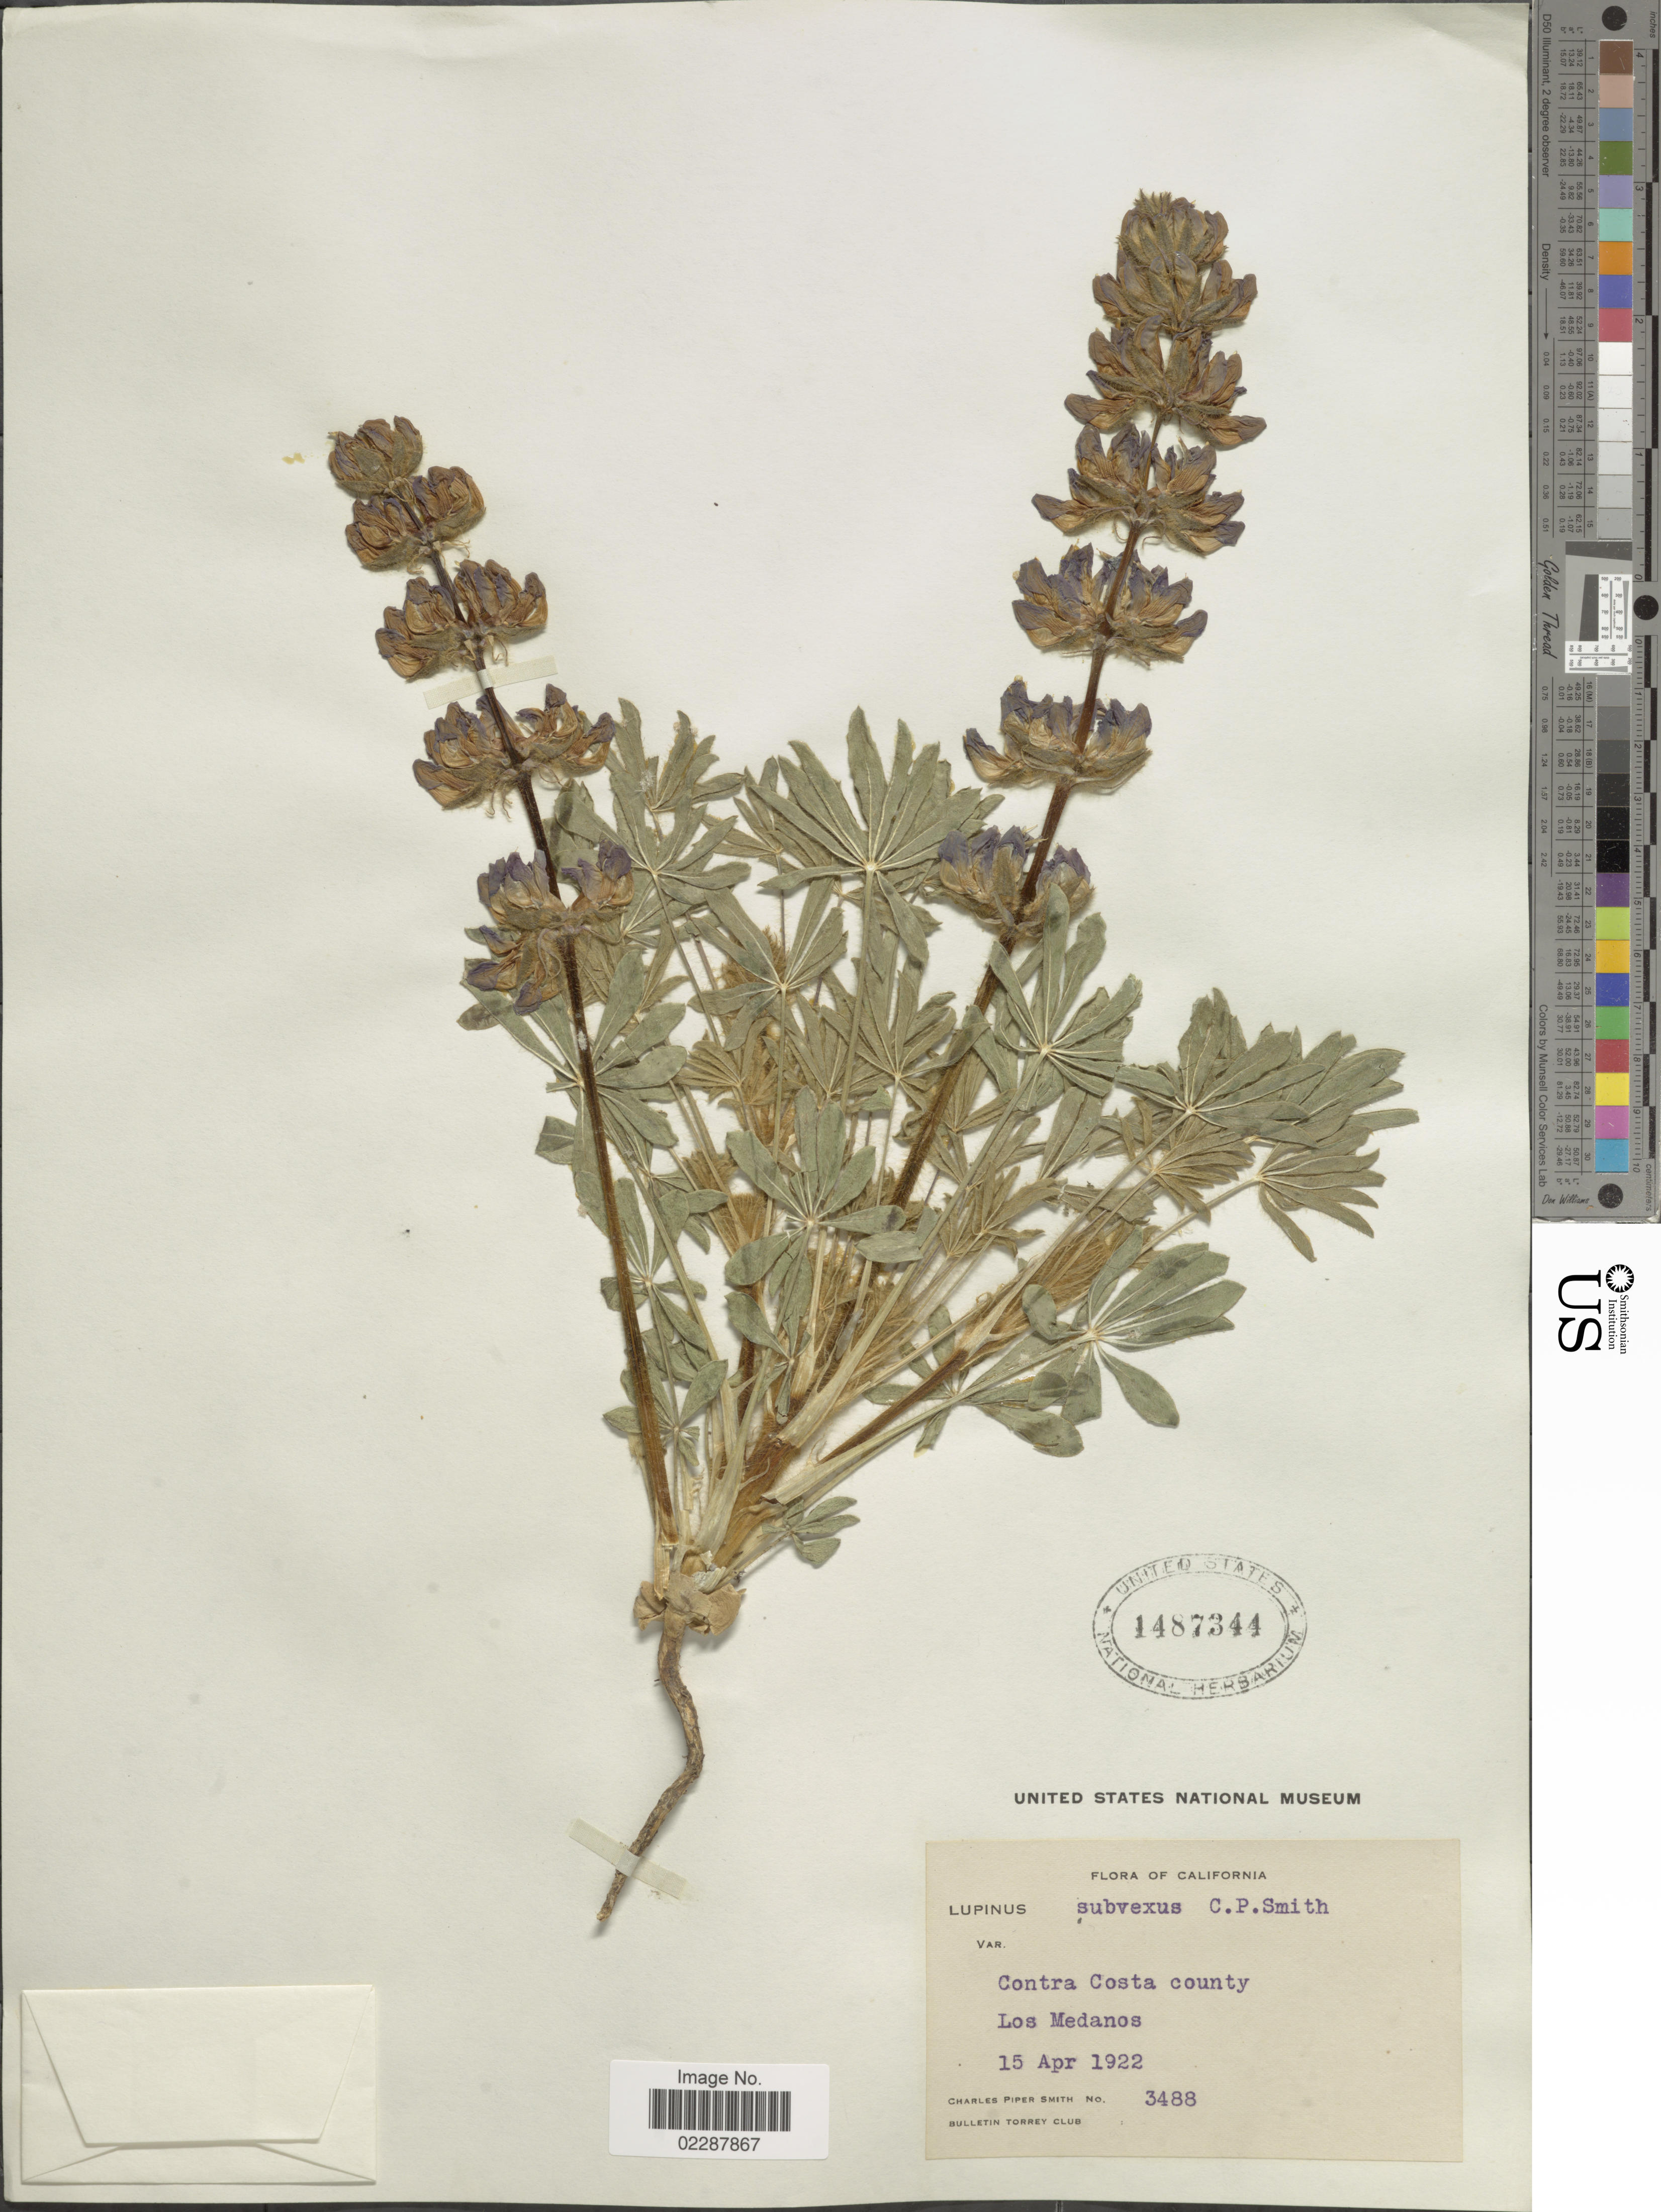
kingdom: Plantae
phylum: Tracheophyta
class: Magnoliopsida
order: Fabales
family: Fabaceae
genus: Lupinus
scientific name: Lupinus subvexus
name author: C.P. Sm.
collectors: C. P. Smith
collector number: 3488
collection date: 1922-04-15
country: United States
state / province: California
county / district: Contra Costa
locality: Contra Costa county, Los Medanos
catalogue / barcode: US 1487344